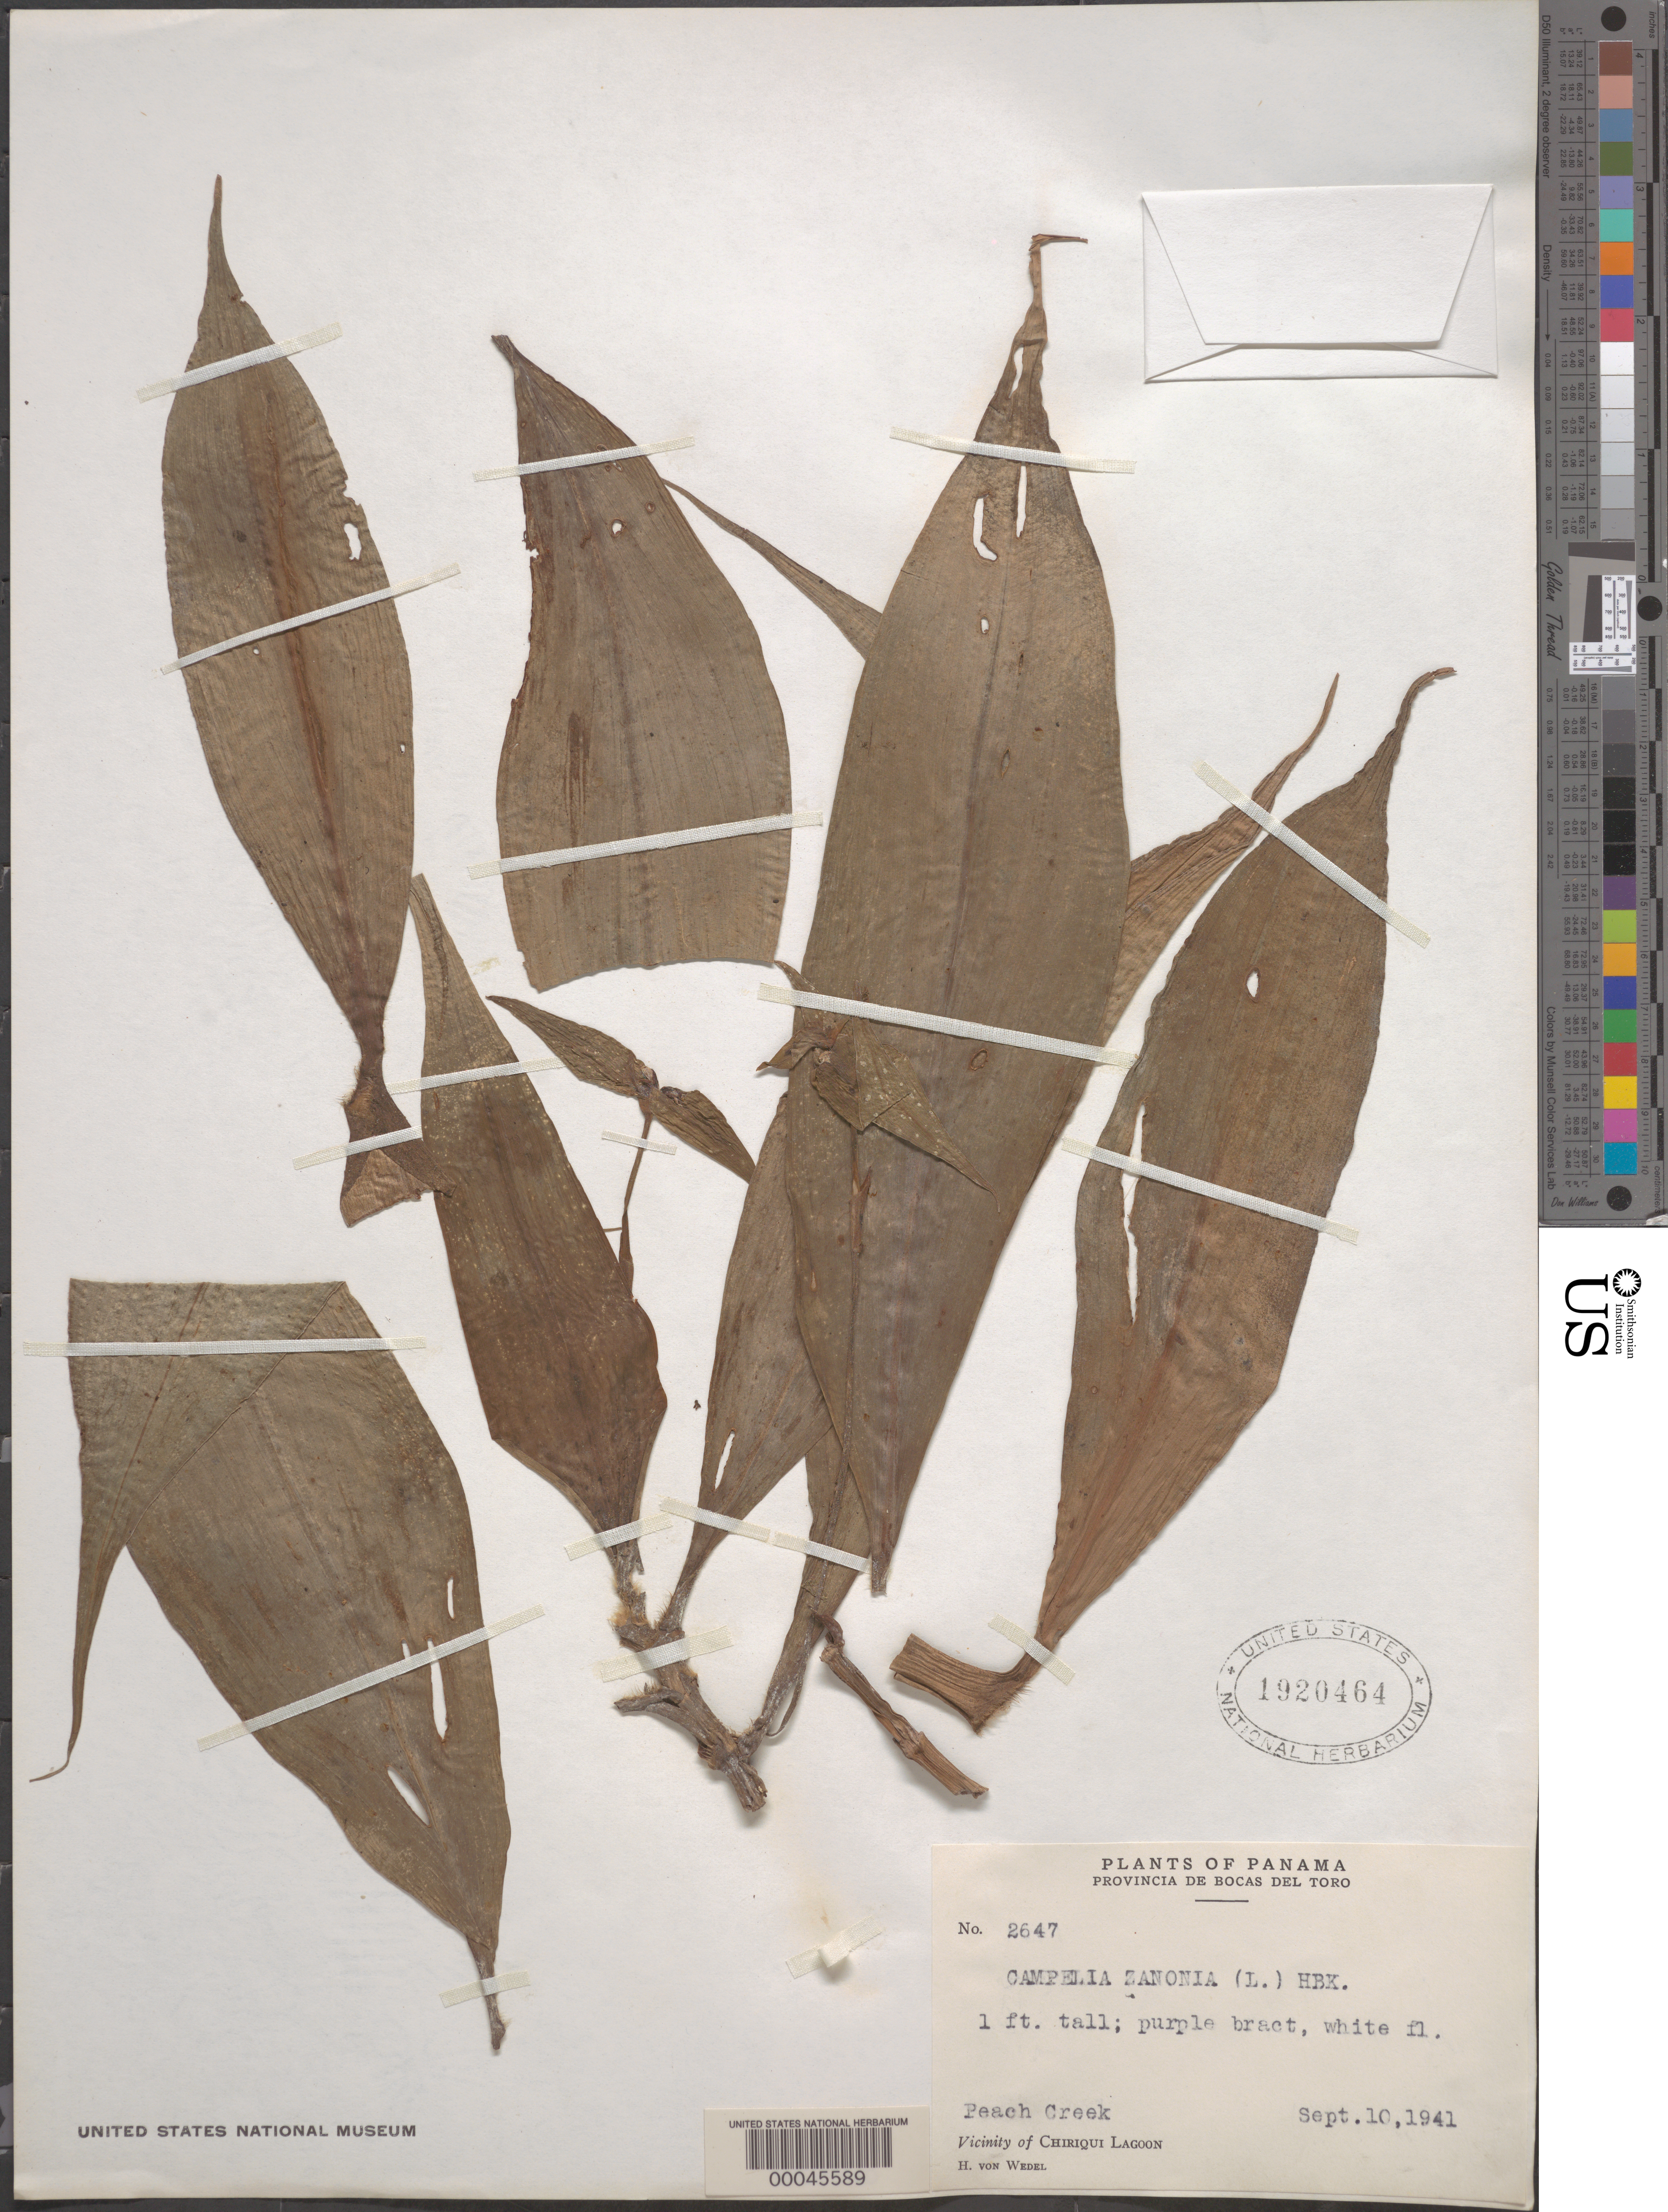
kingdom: Plantae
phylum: Tracheophyta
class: Liliopsida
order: Commelinales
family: Commelinaceae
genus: Tradescantia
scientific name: Tradescantia zanonia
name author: (L.) Sw.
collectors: H. von Wedel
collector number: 2647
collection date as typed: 10 Sep 1941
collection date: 1941-09-10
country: Panama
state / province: Bocas del Toro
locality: Peach Creek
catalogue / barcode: US 1920464